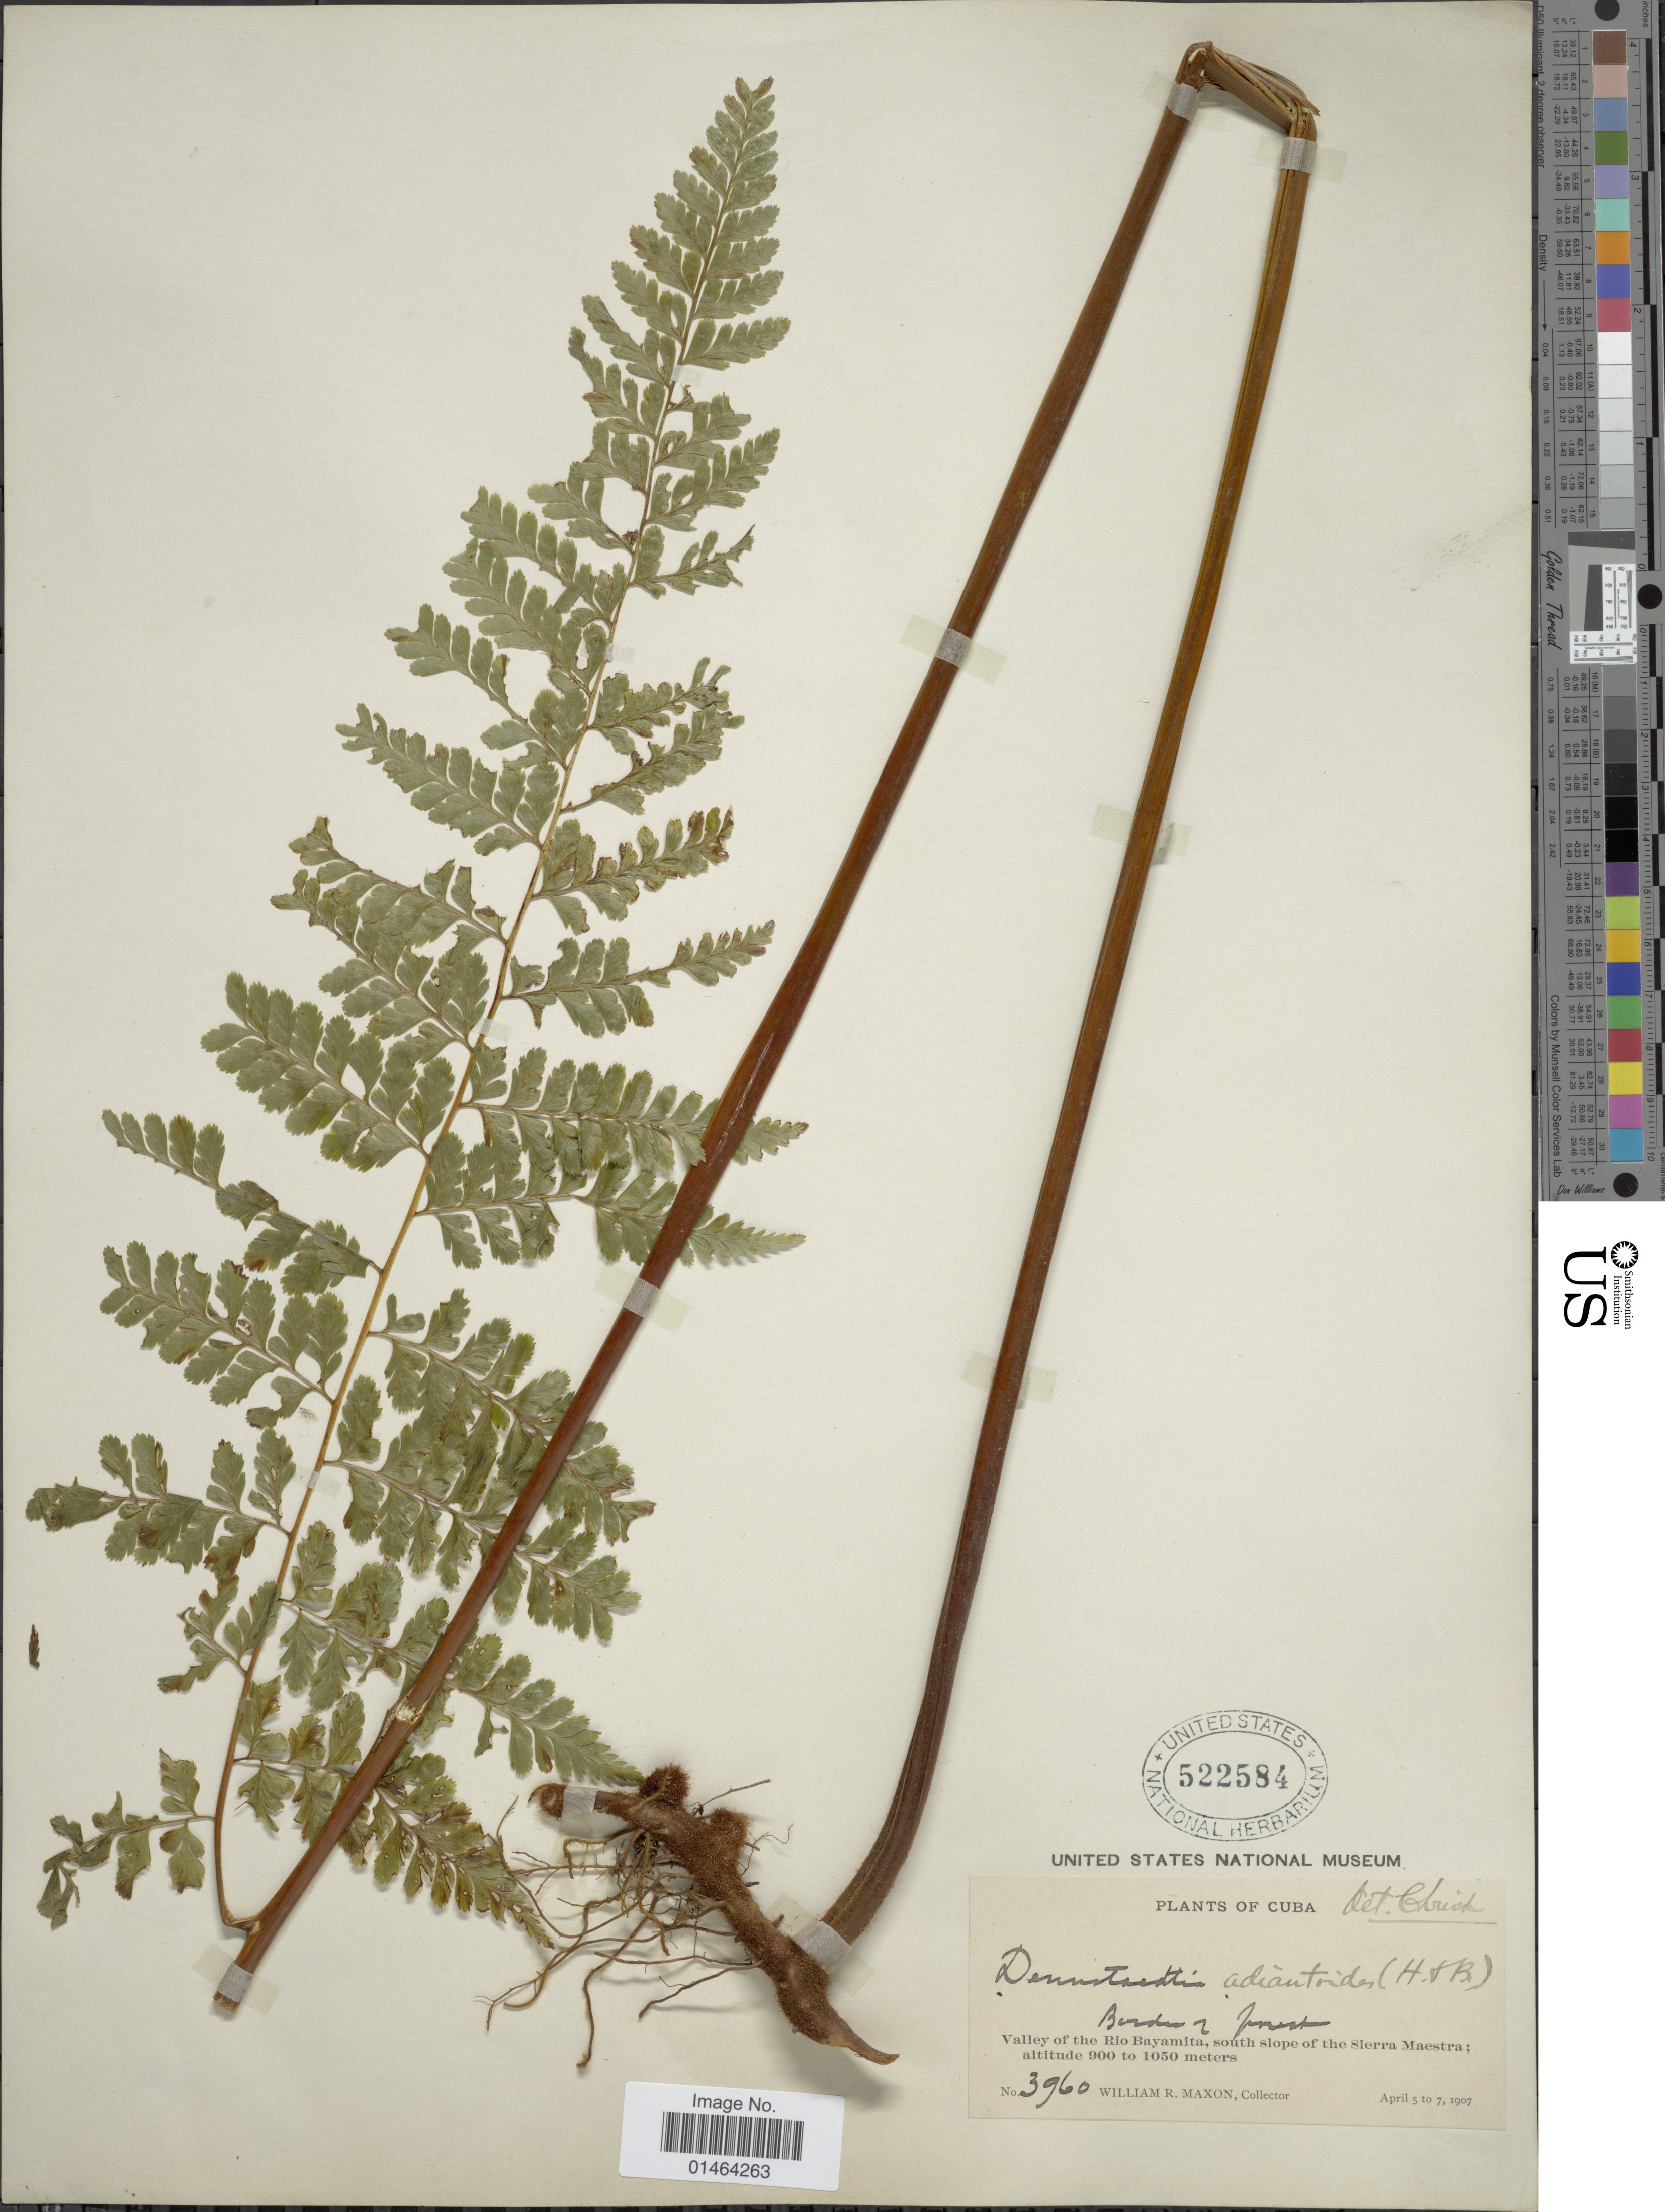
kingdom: Plantae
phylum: Tracheophyta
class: Polypodiopsida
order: Polypodiales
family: Dennstaedtiaceae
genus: Dennstaedtia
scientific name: Dennstaedtia bipinnata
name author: (Cav.) Maxon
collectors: W. R. Maxon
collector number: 3960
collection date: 1907-04-05/1907-04-07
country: Cuba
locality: Border of forest. Valley of the Rio Bayamita, south slope of the Sierra Maestra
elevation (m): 900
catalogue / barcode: US 522584